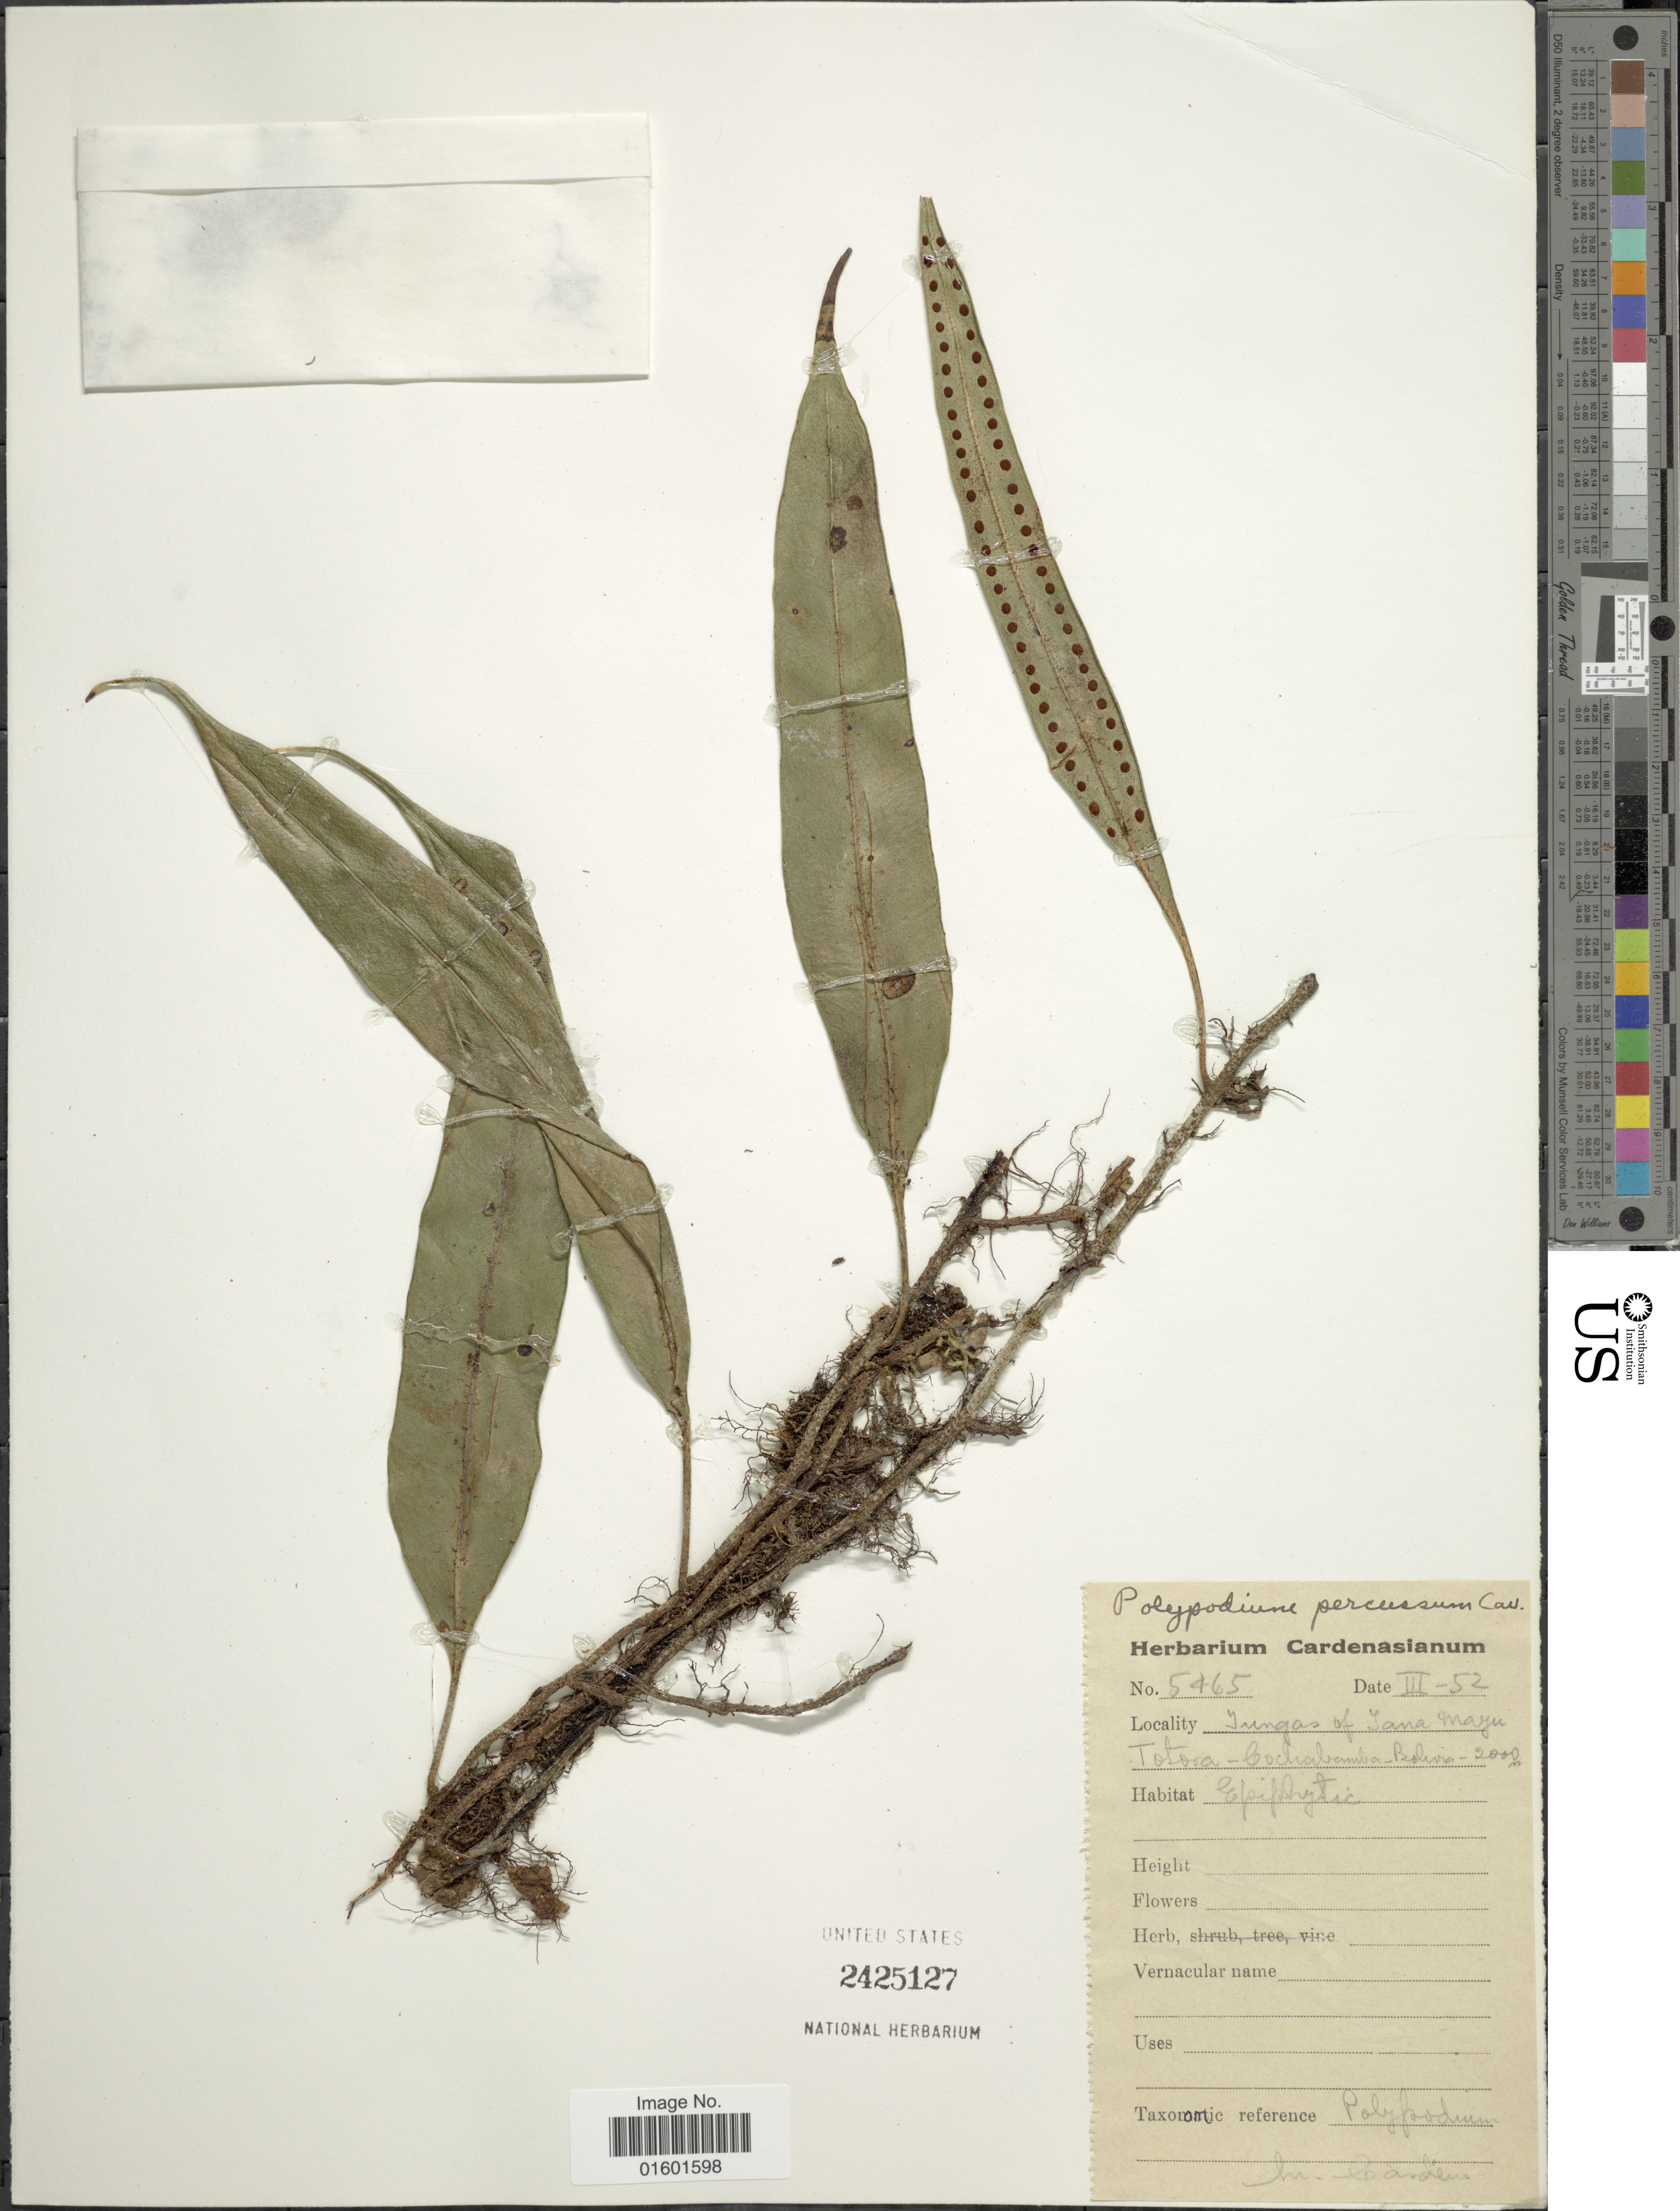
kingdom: Plantae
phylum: Tracheophyta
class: Polypodiopsida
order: Polypodiales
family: Polypodiaceae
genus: Microgramma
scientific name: Microgramma percussa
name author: (Cav.) de la Sota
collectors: Herbarium Cardenasianum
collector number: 5465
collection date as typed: Transcribed d/m/y: /3/52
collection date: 1952-03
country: Bolivia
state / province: Cochabamba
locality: Yungas of Yana Mayu Totora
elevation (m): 2000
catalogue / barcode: US 2425127